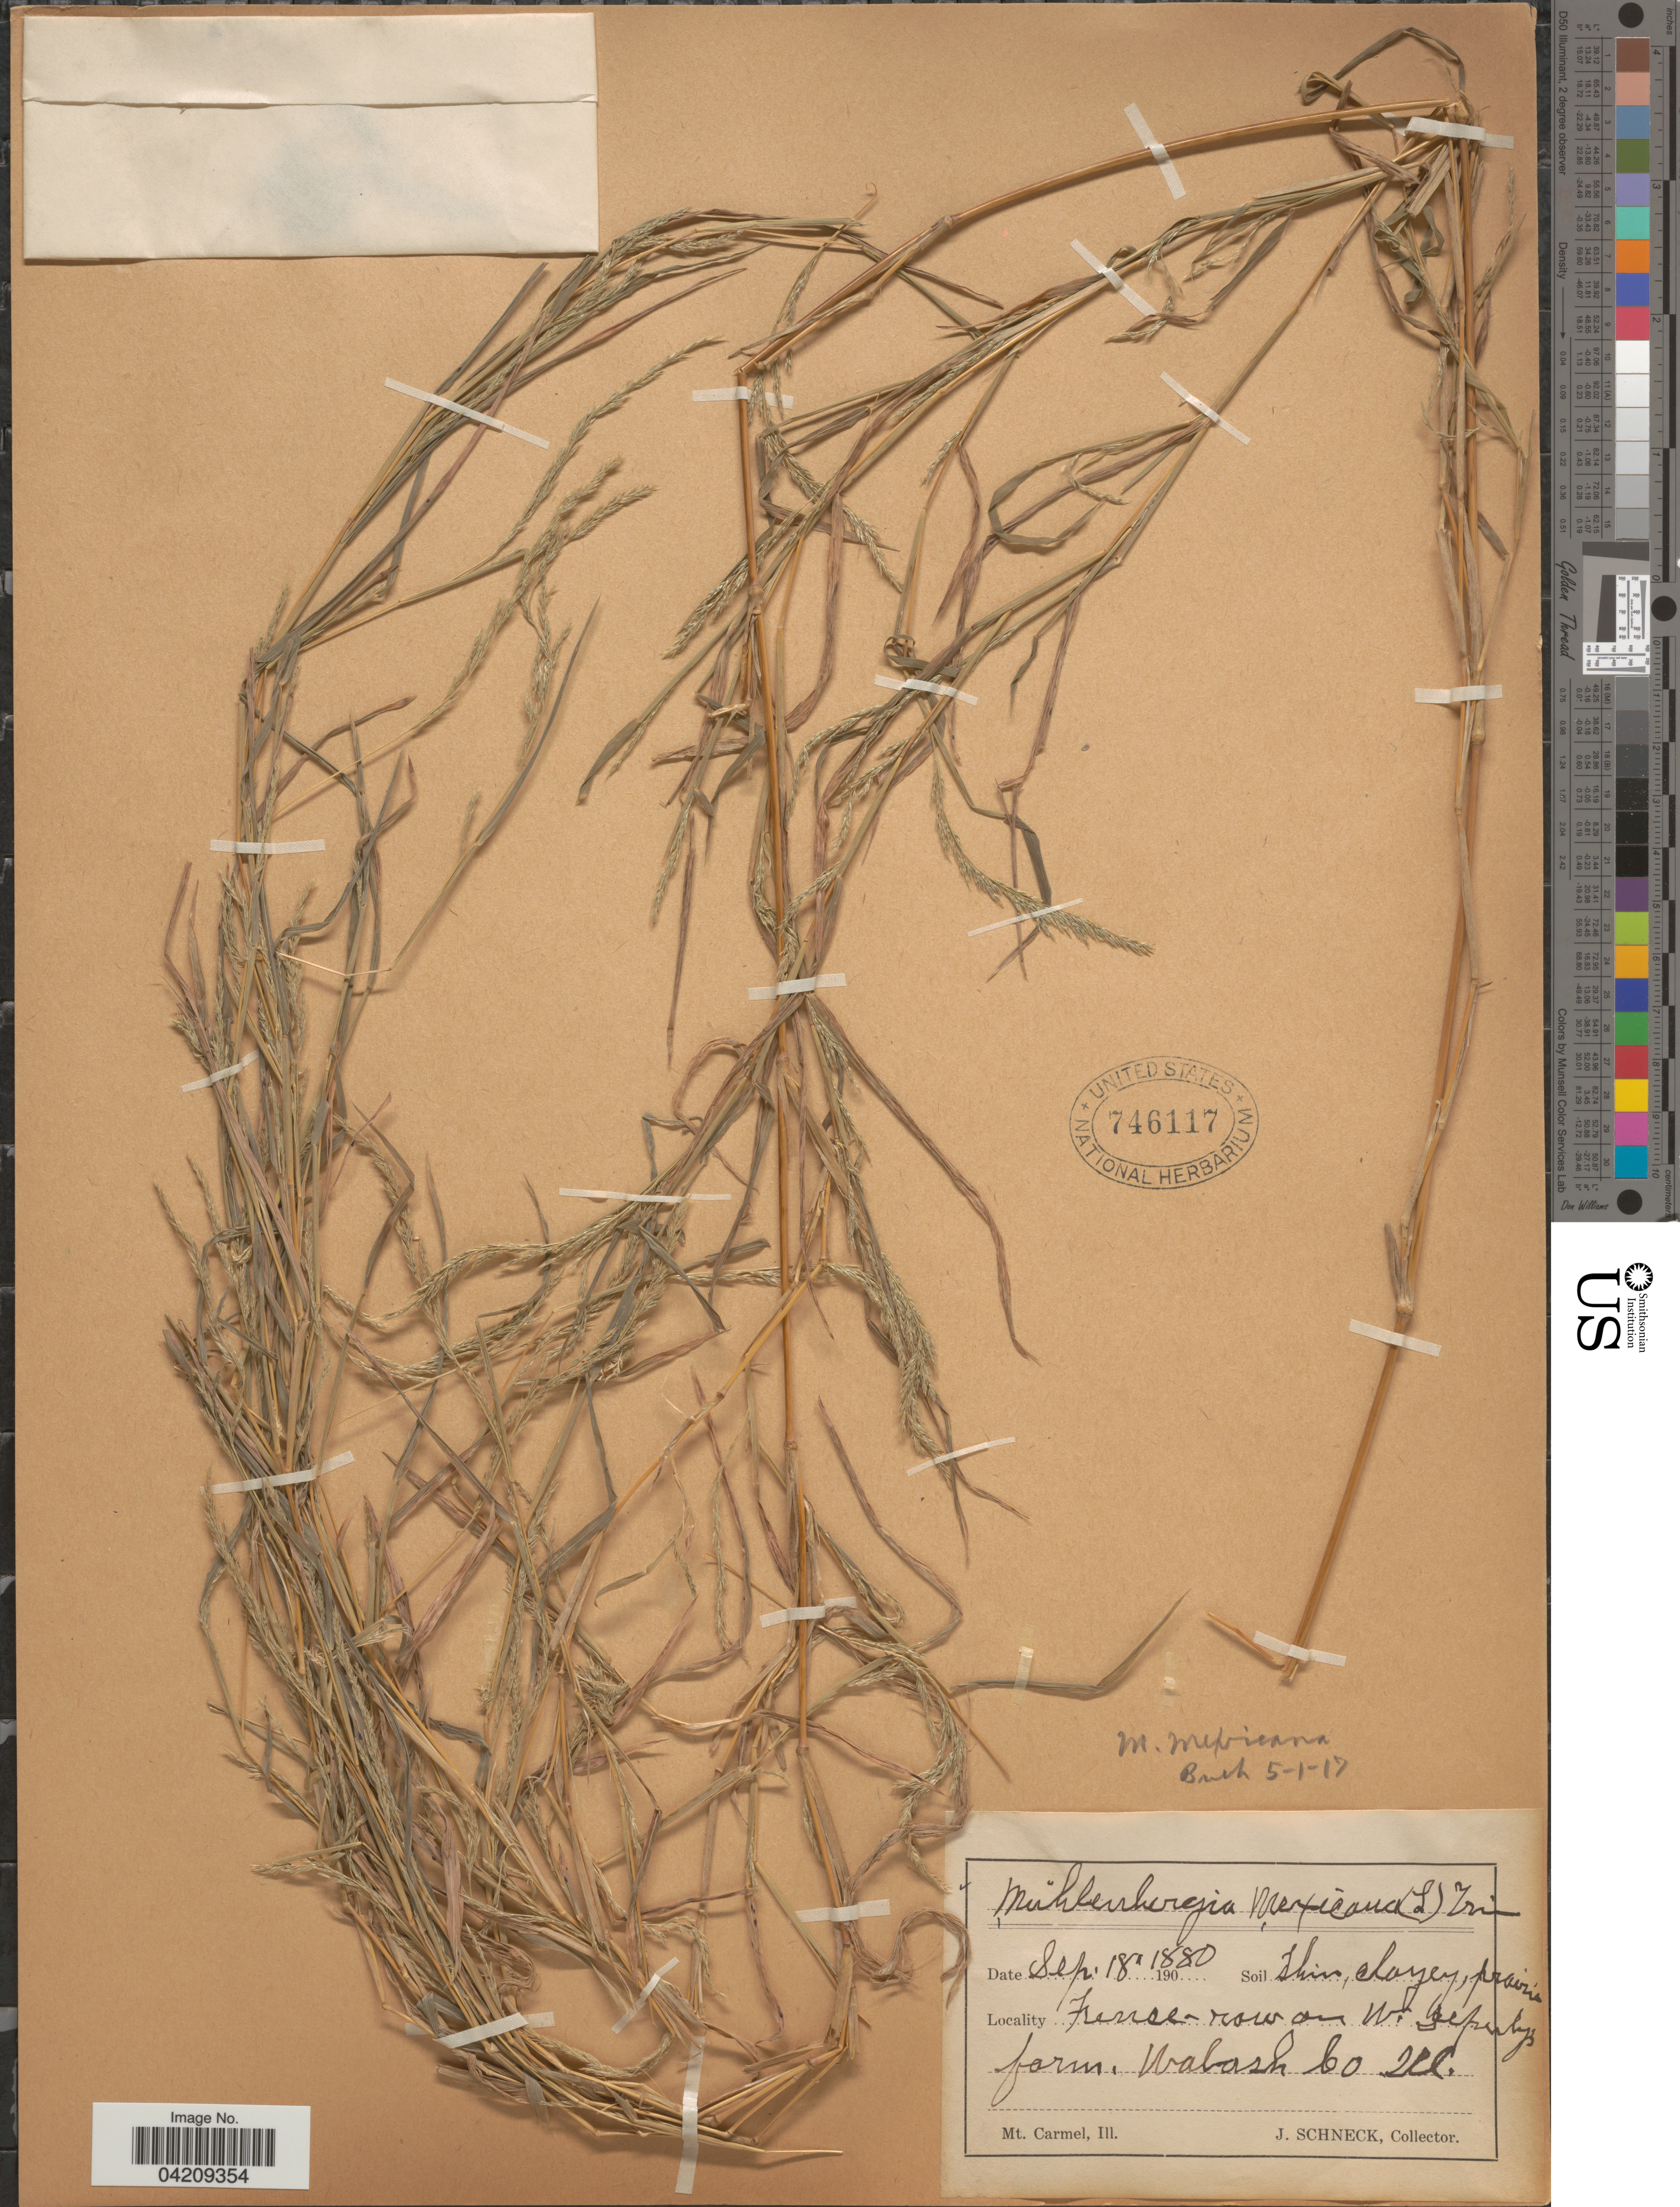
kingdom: Plantae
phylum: Tracheophyta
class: Liliopsida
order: Poales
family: Poaceae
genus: Muhlenbergia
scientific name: Muhlenbergia frondosa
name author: (Poir.) Fernald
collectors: J. Schneck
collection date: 1880-09-18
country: United States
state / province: Illinois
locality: Fence-row on W. Deputy's farm. Wabash Co.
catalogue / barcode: US 746117